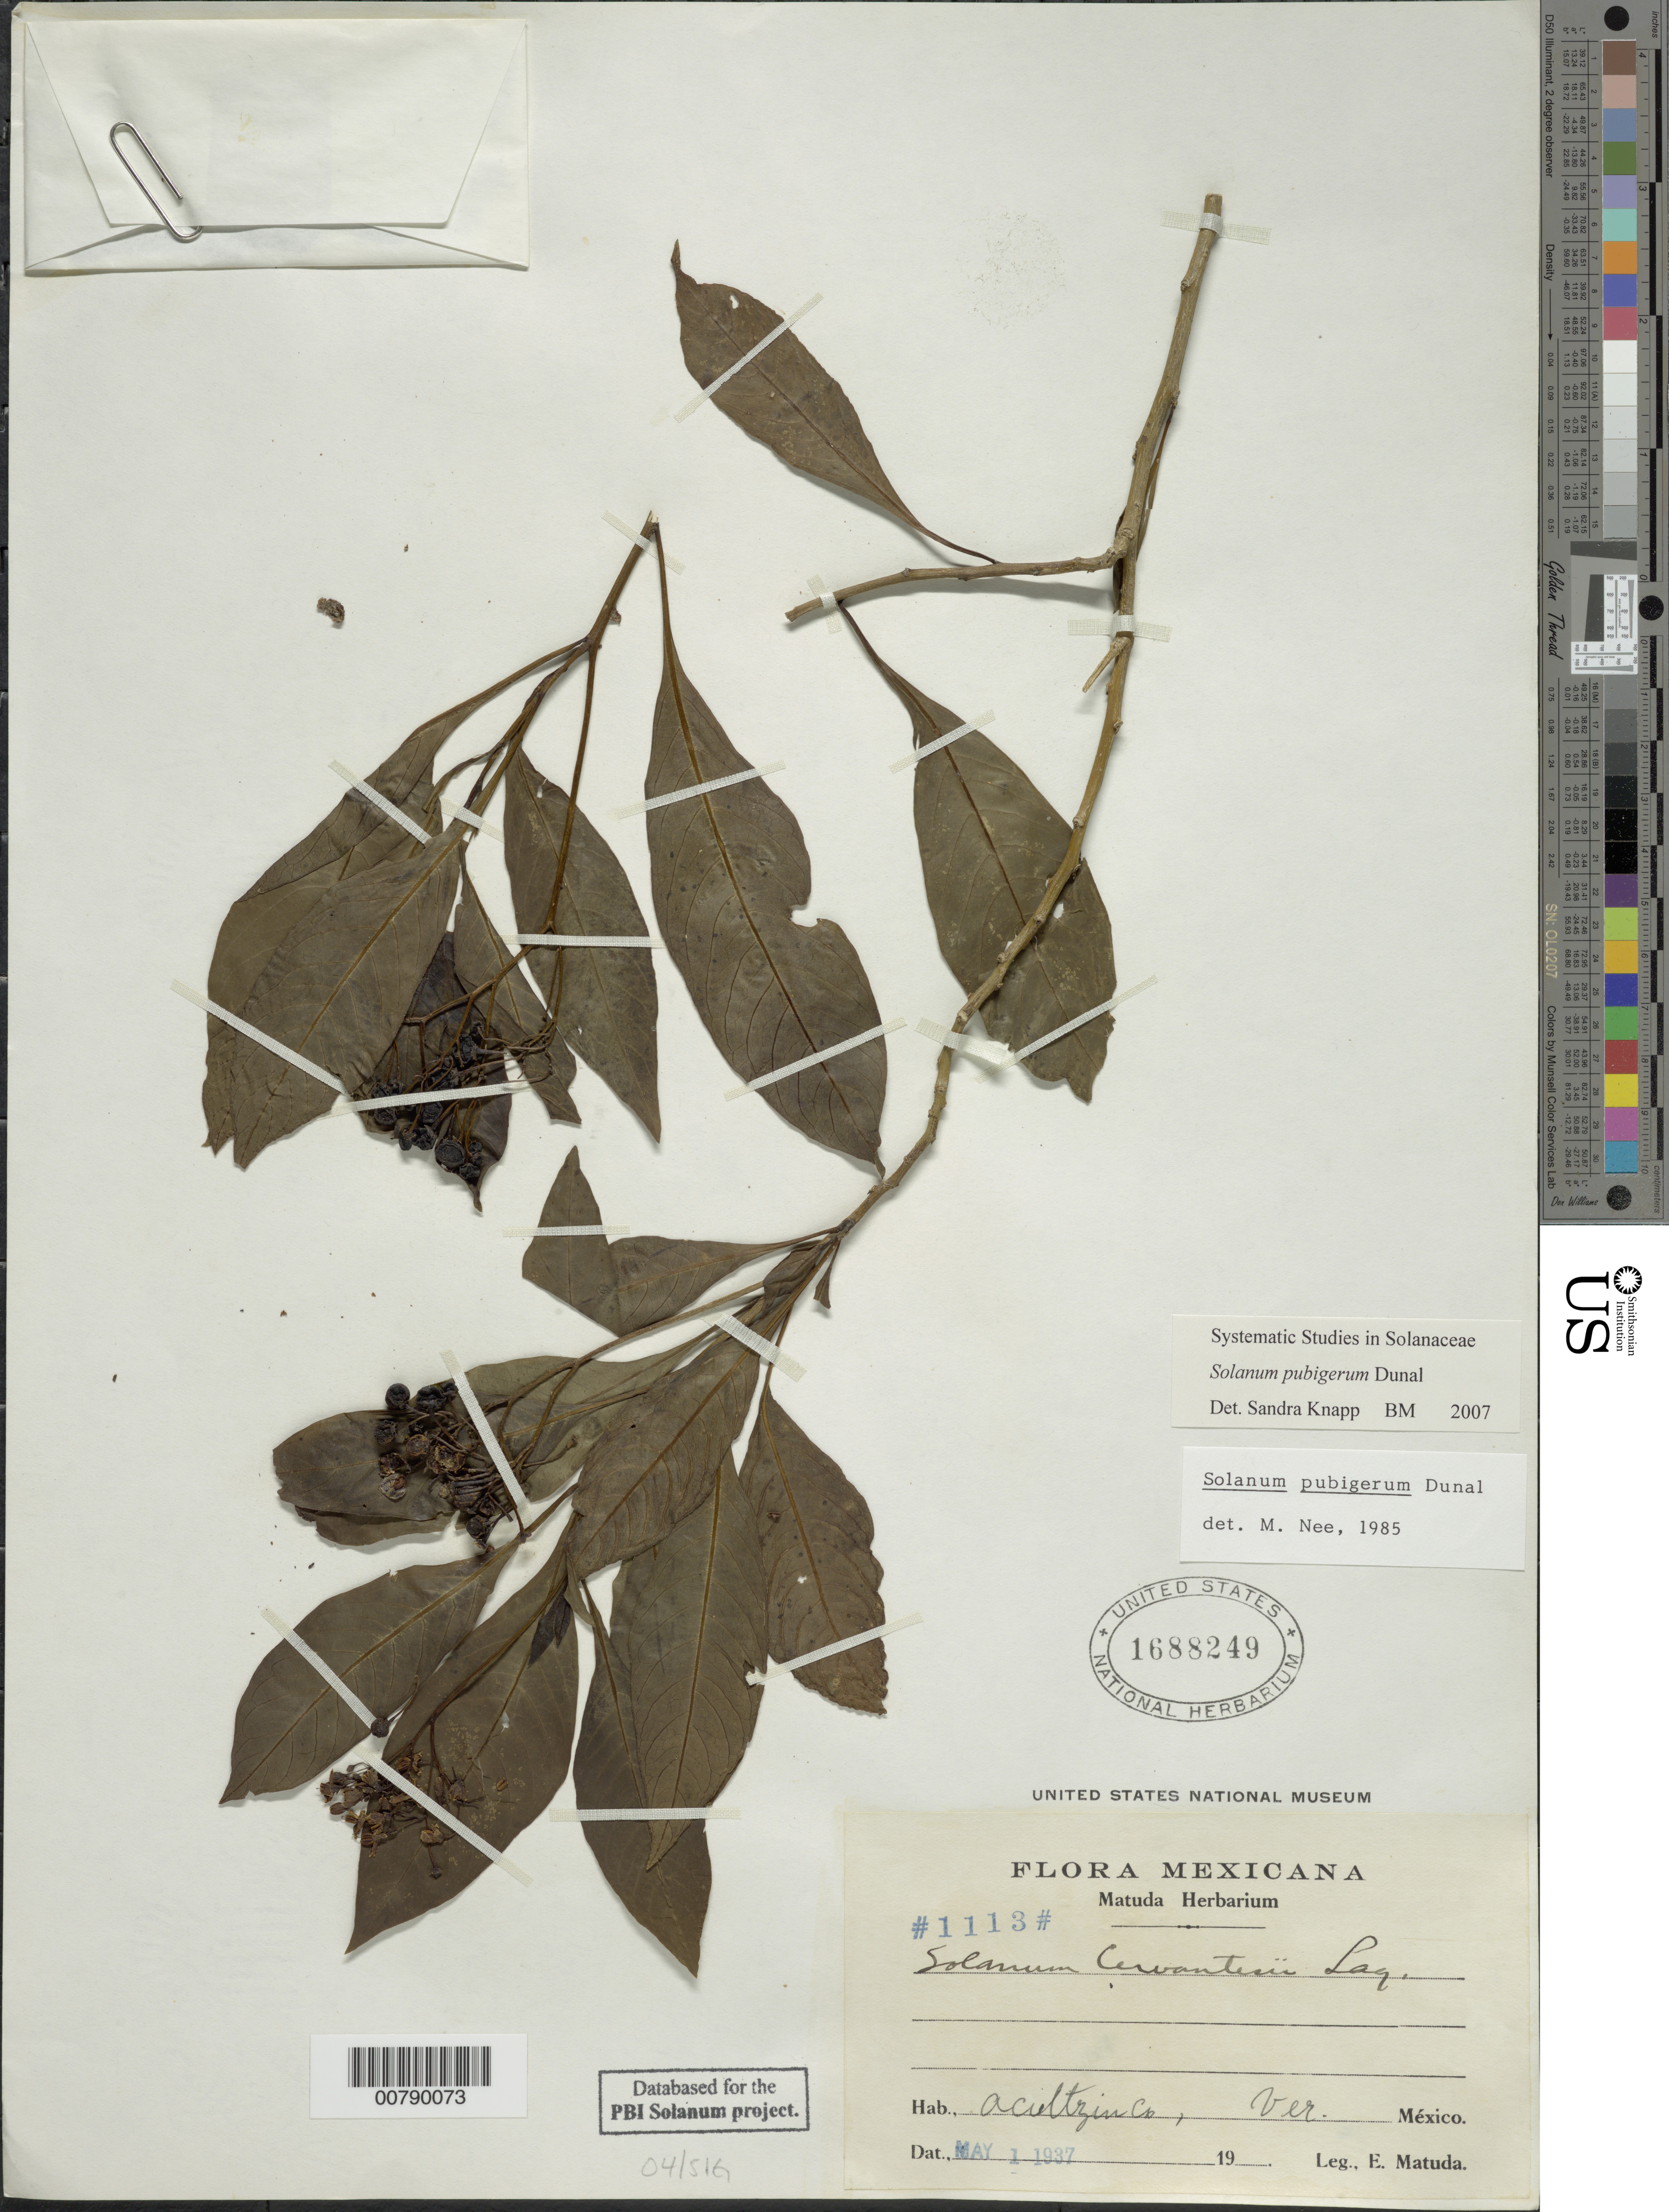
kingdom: Plantae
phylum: Tracheophyta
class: Magnoliopsida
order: Solanales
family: Solanaceae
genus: Solanum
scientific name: Solanum pubigerum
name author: Dunal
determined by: Knapp, S. D.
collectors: E. Matuda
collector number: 1113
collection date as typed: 1 May 1937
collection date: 1937-05-01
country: Mexico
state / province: Veracruz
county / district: Acultzingo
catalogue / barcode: US 1688249